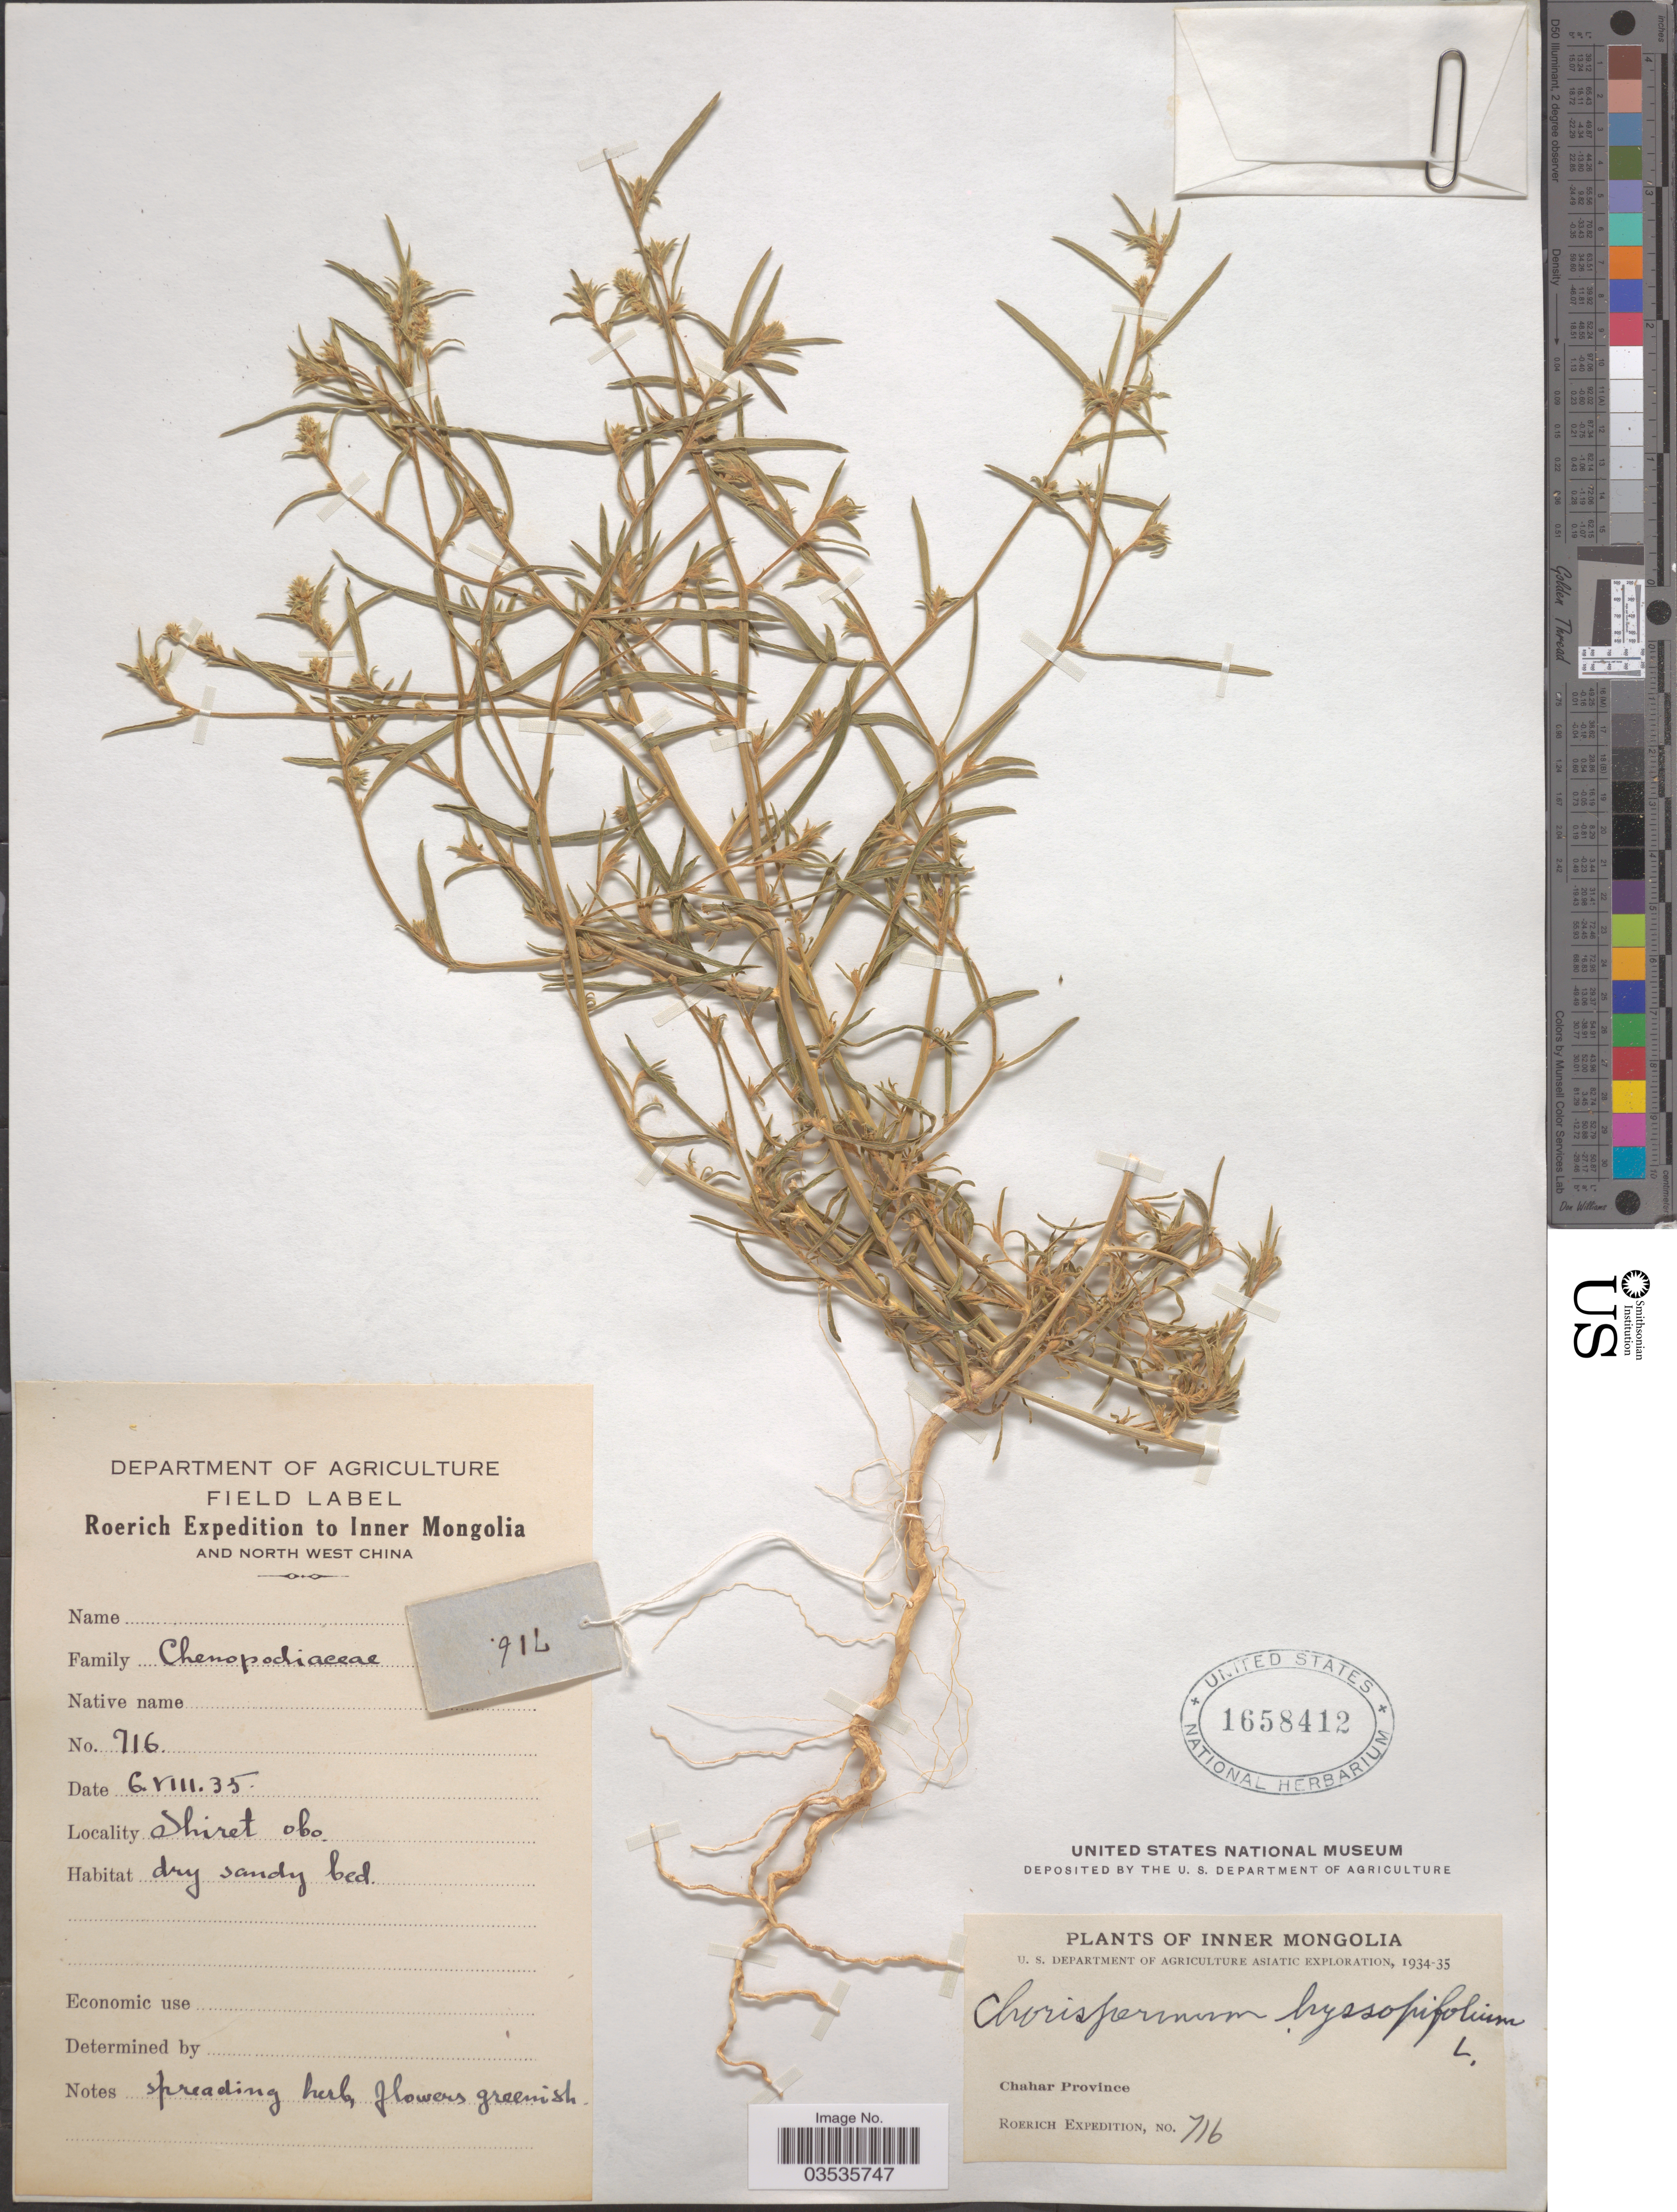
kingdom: Plantae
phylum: Tracheophyta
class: Magnoliopsida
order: Caryophyllales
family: Amaranthaceae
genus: Corispermum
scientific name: Corispermum hyssopifolium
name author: L.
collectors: Roerich Expedition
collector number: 716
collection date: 1935-08-06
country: China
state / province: Nei Monggol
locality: North West China. Shiret obo. Chahar Province.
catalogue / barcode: US 1658412